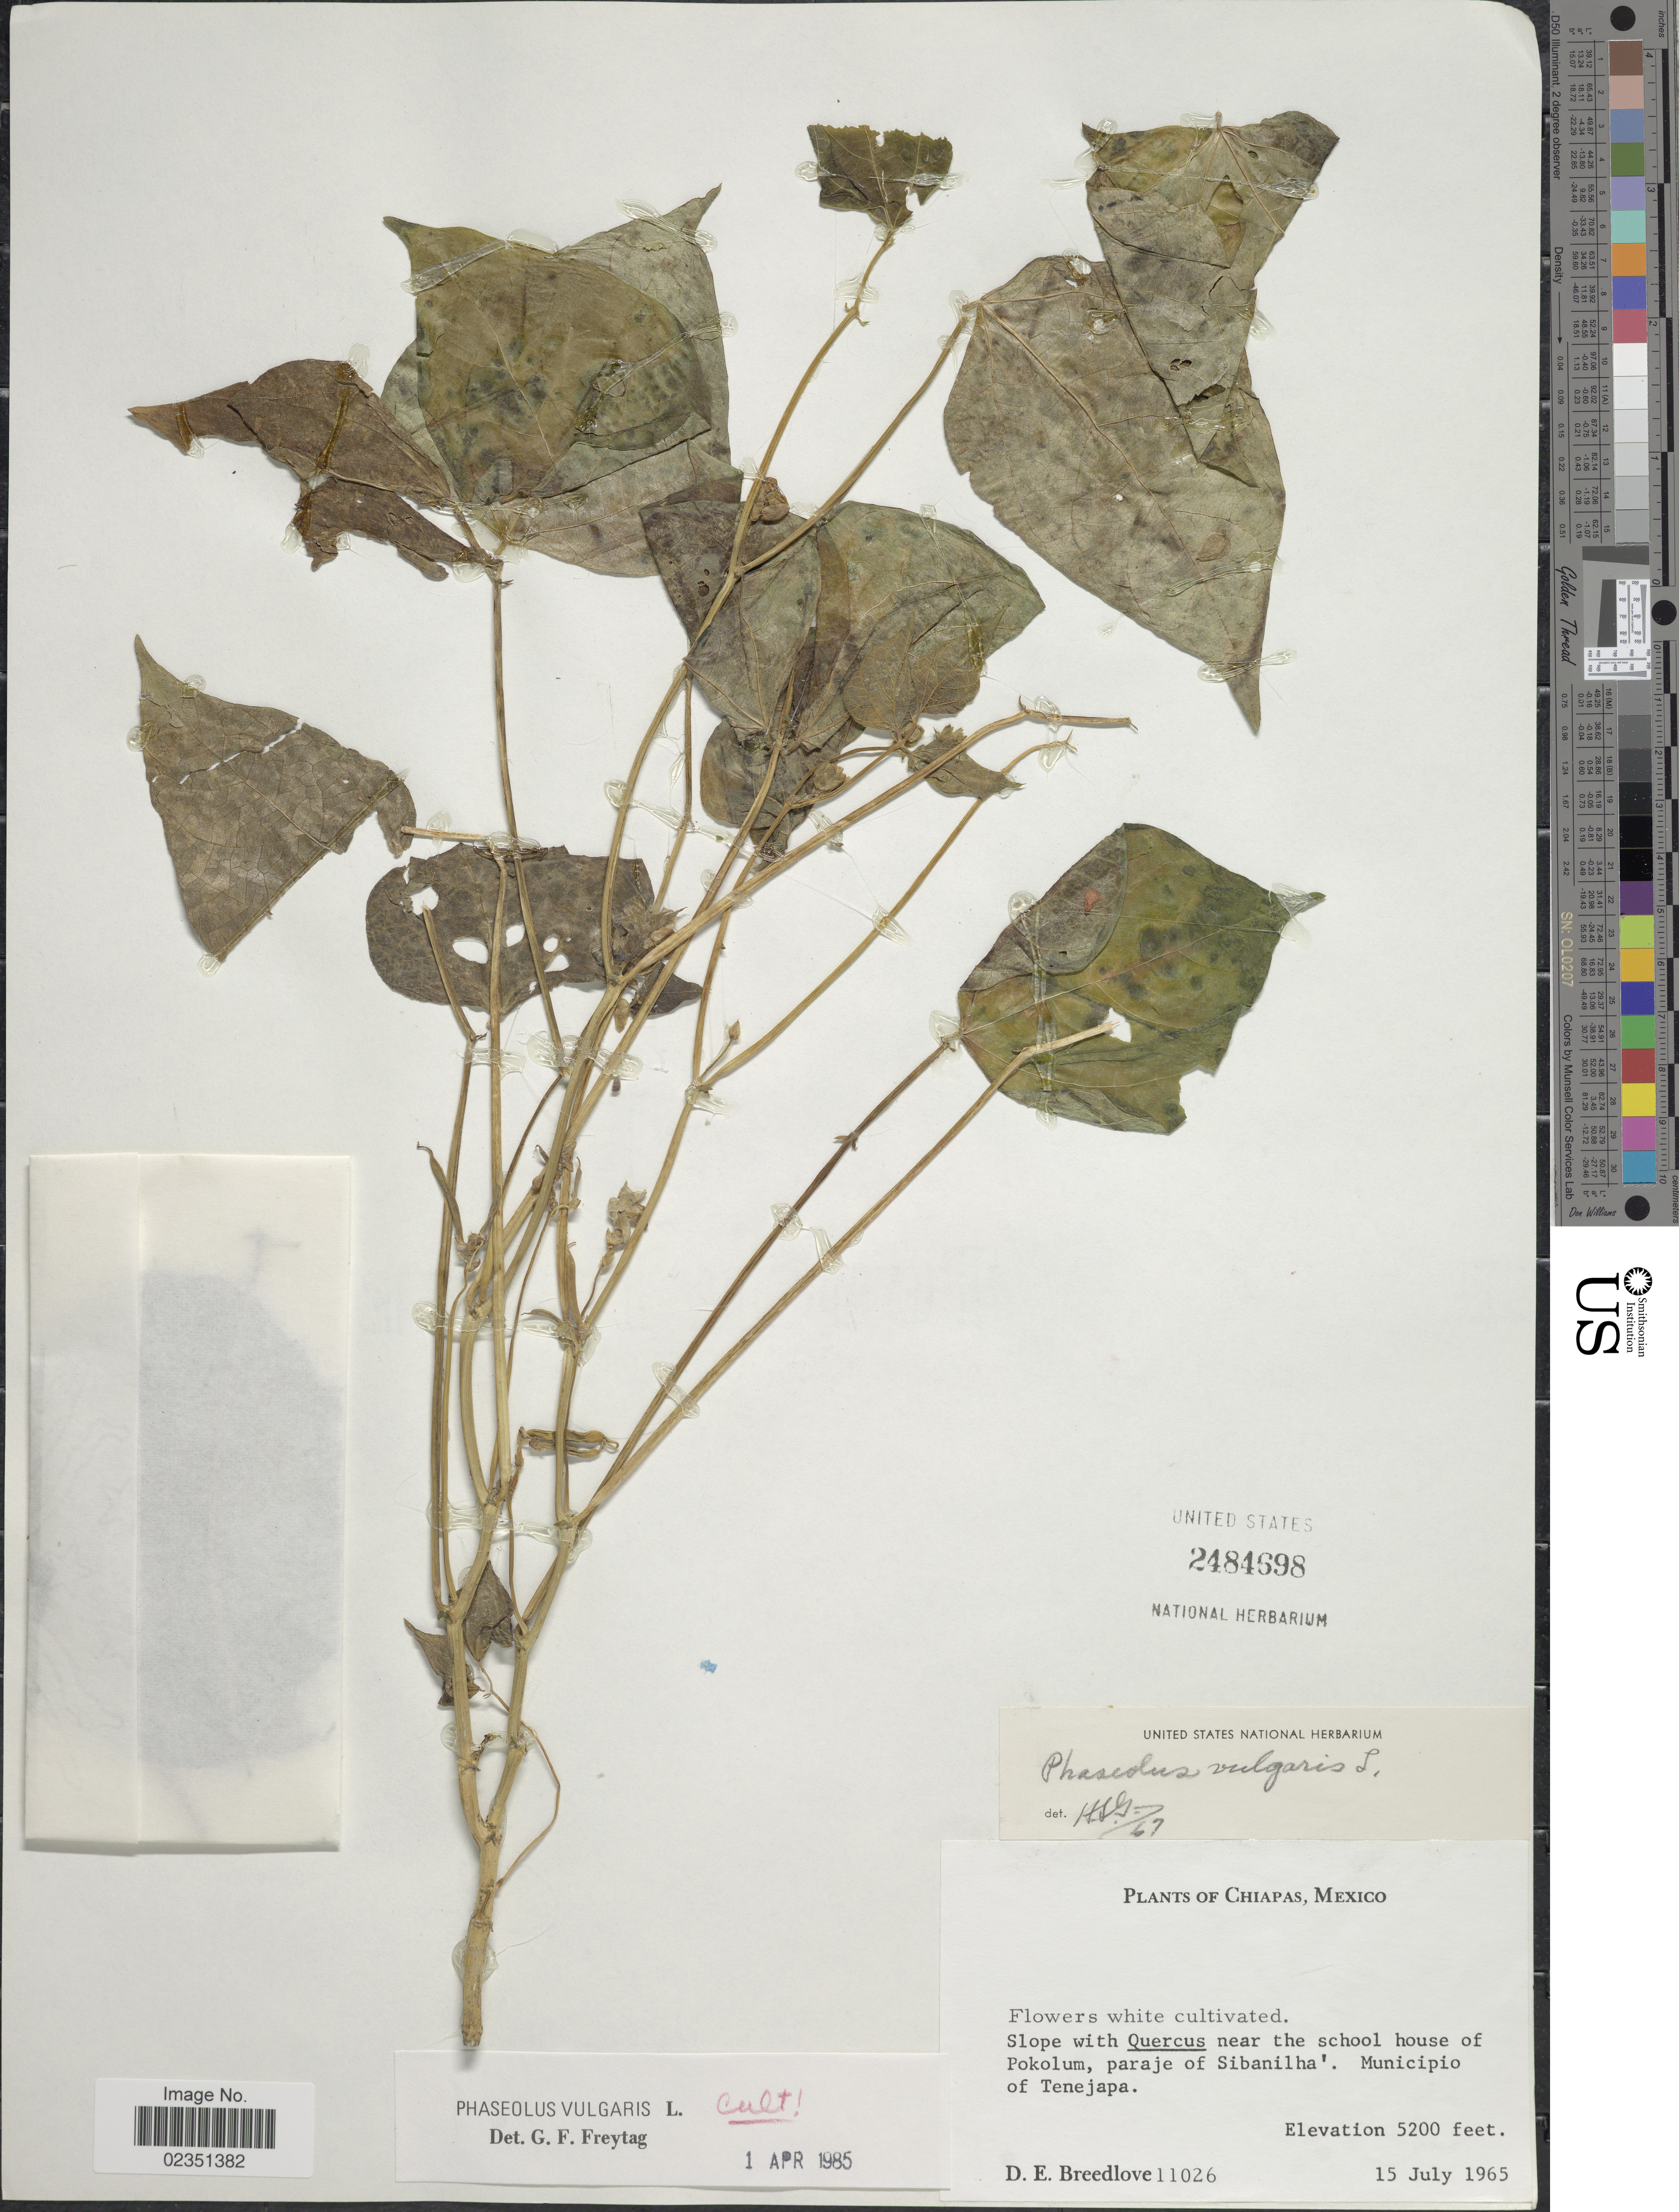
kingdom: Plantae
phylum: Tracheophyta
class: Magnoliopsida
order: Fabales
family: Fabaceae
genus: Phaseolus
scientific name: Phaseolus vulgaris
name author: L.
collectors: D. E. Breedlove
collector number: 11026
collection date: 1965-07-15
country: Mexico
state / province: Chiapas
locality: Near the school house of Pokolum, paraje of Sibanilha'. Municipio of Tenejapa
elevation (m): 1585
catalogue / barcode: US 2484698